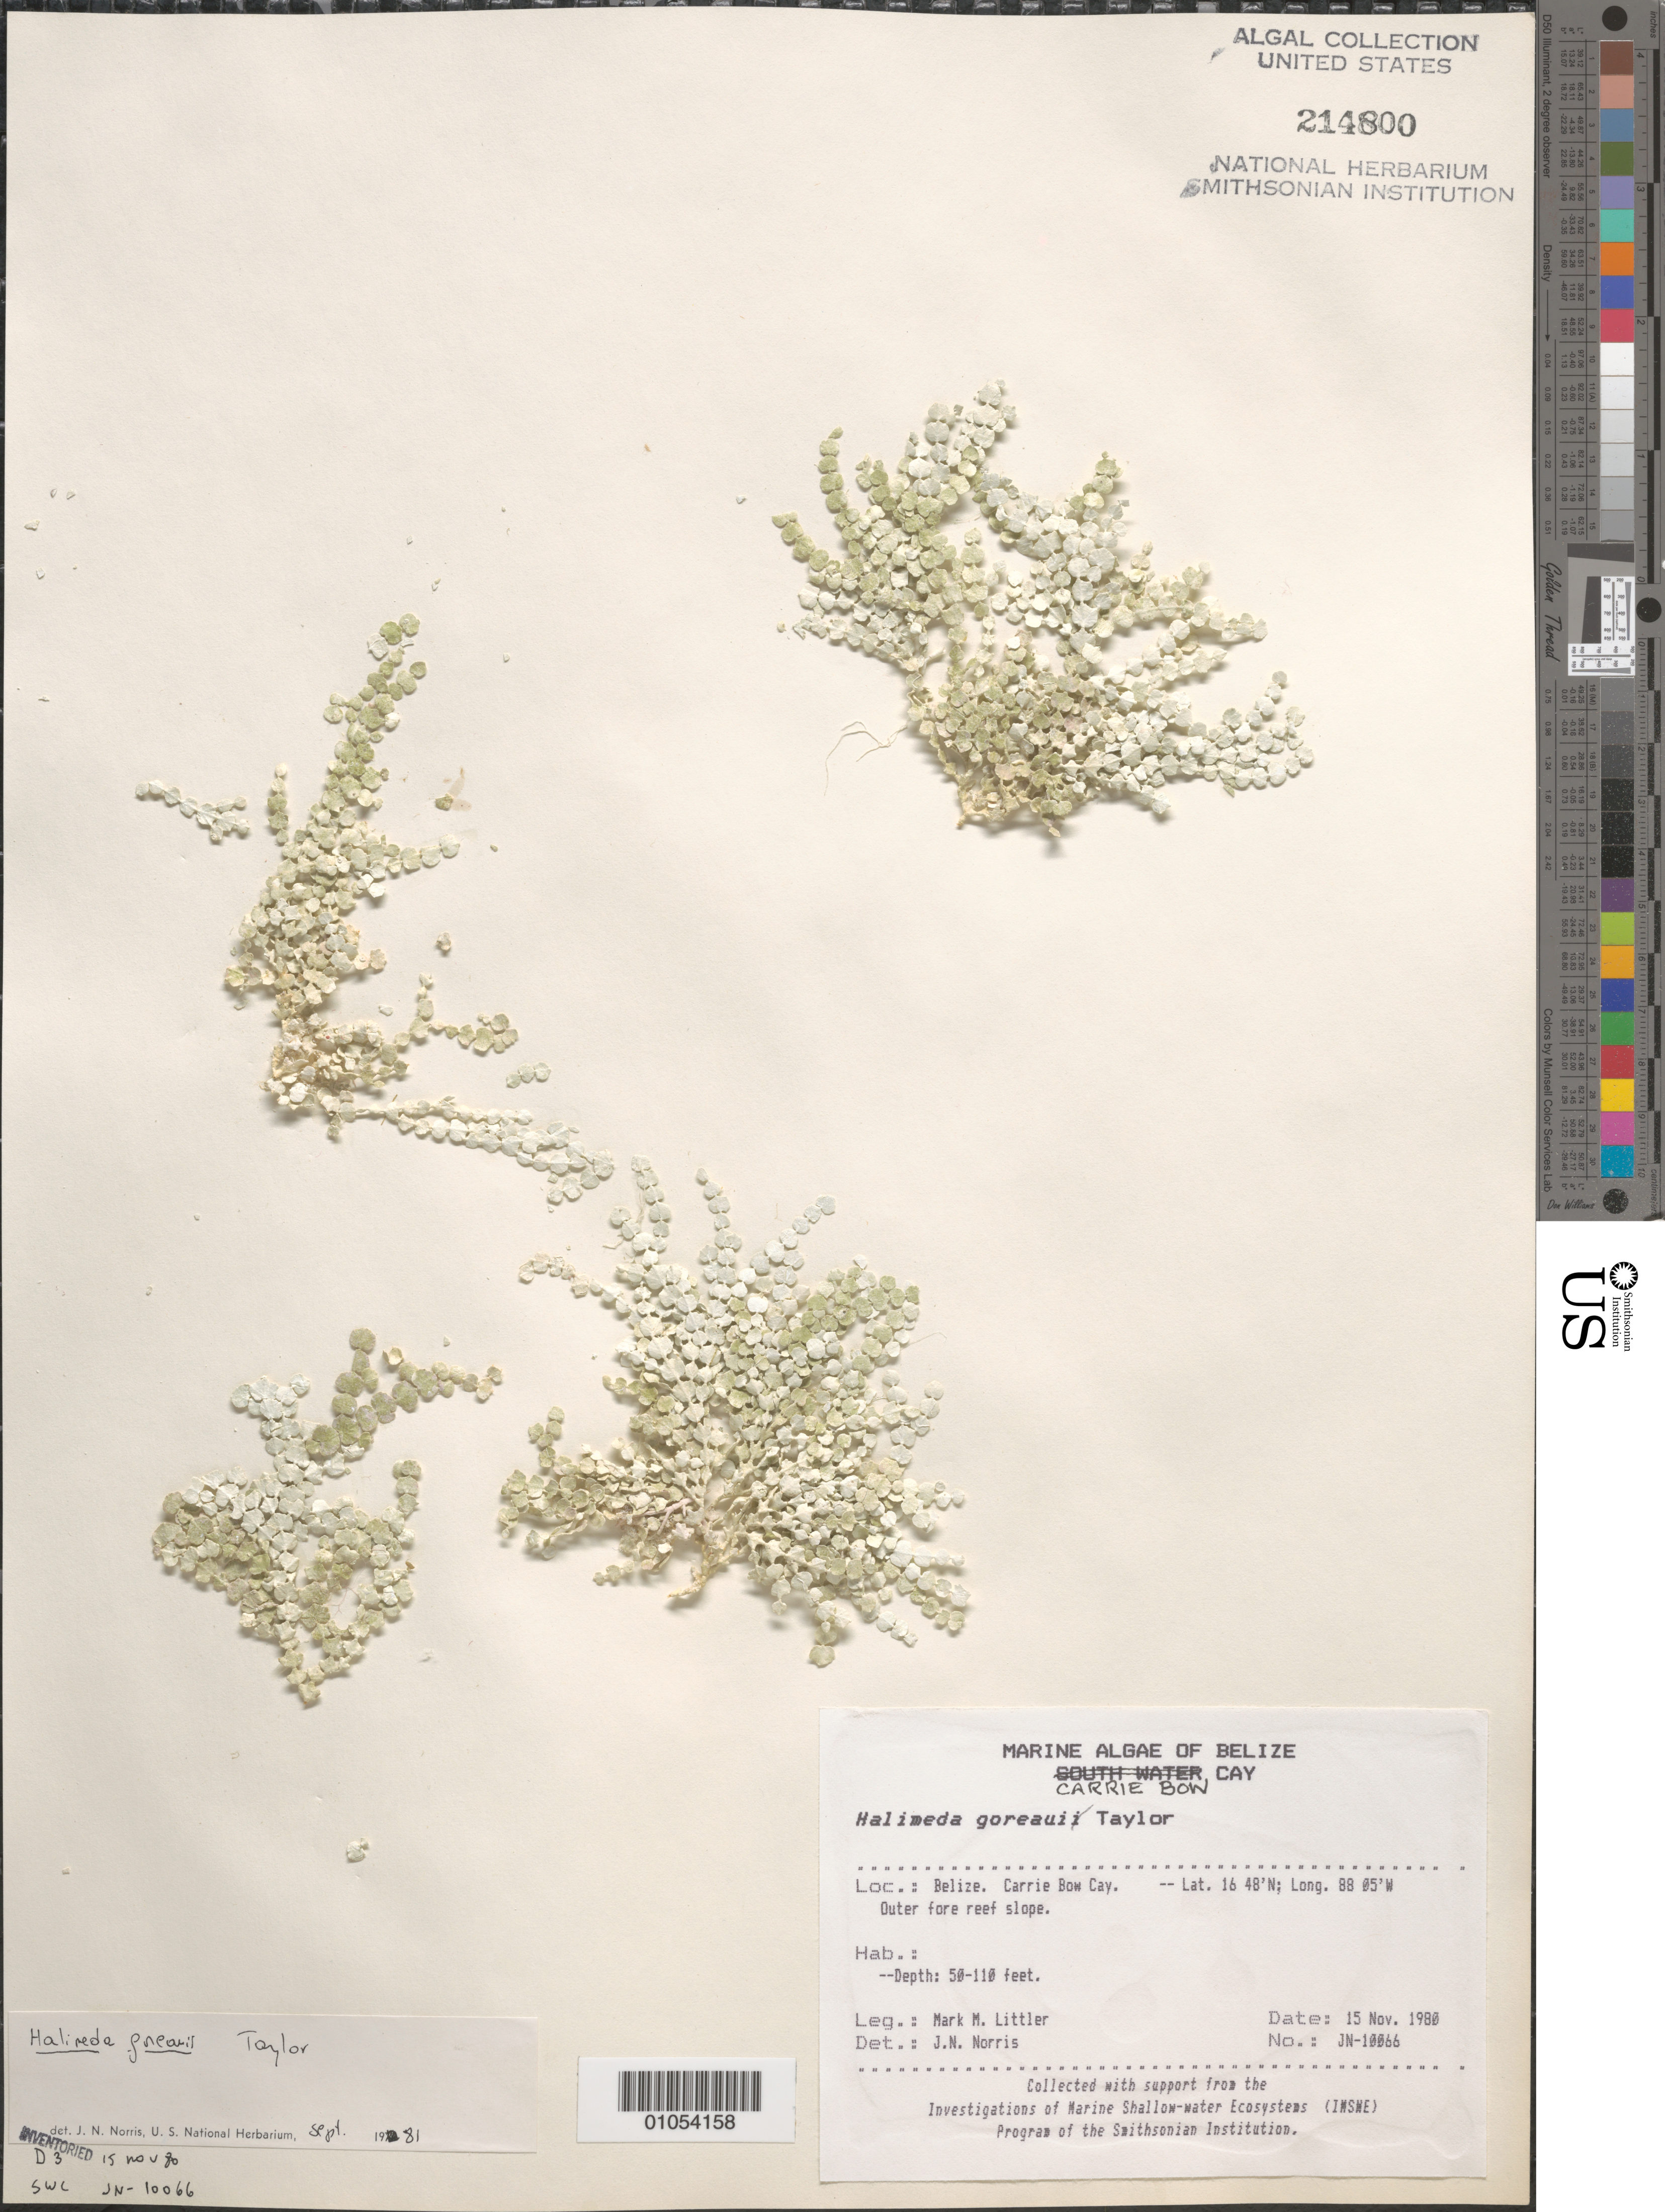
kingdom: Plantae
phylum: Chlorophyta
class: Ulvophyceae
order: Bryopsidales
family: Halimedaceae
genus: Halimeda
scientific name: Halimeda goreaui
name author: W.R. Taylor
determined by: Norris, James N.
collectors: M. M. Littler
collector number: JN-10066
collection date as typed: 15 Nov 1980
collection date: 1980-11-15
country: Belize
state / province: Stann Creek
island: Carrie Bow Cay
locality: Outer fore reef slope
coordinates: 16 48'N, 88 05'W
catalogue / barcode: US 214800